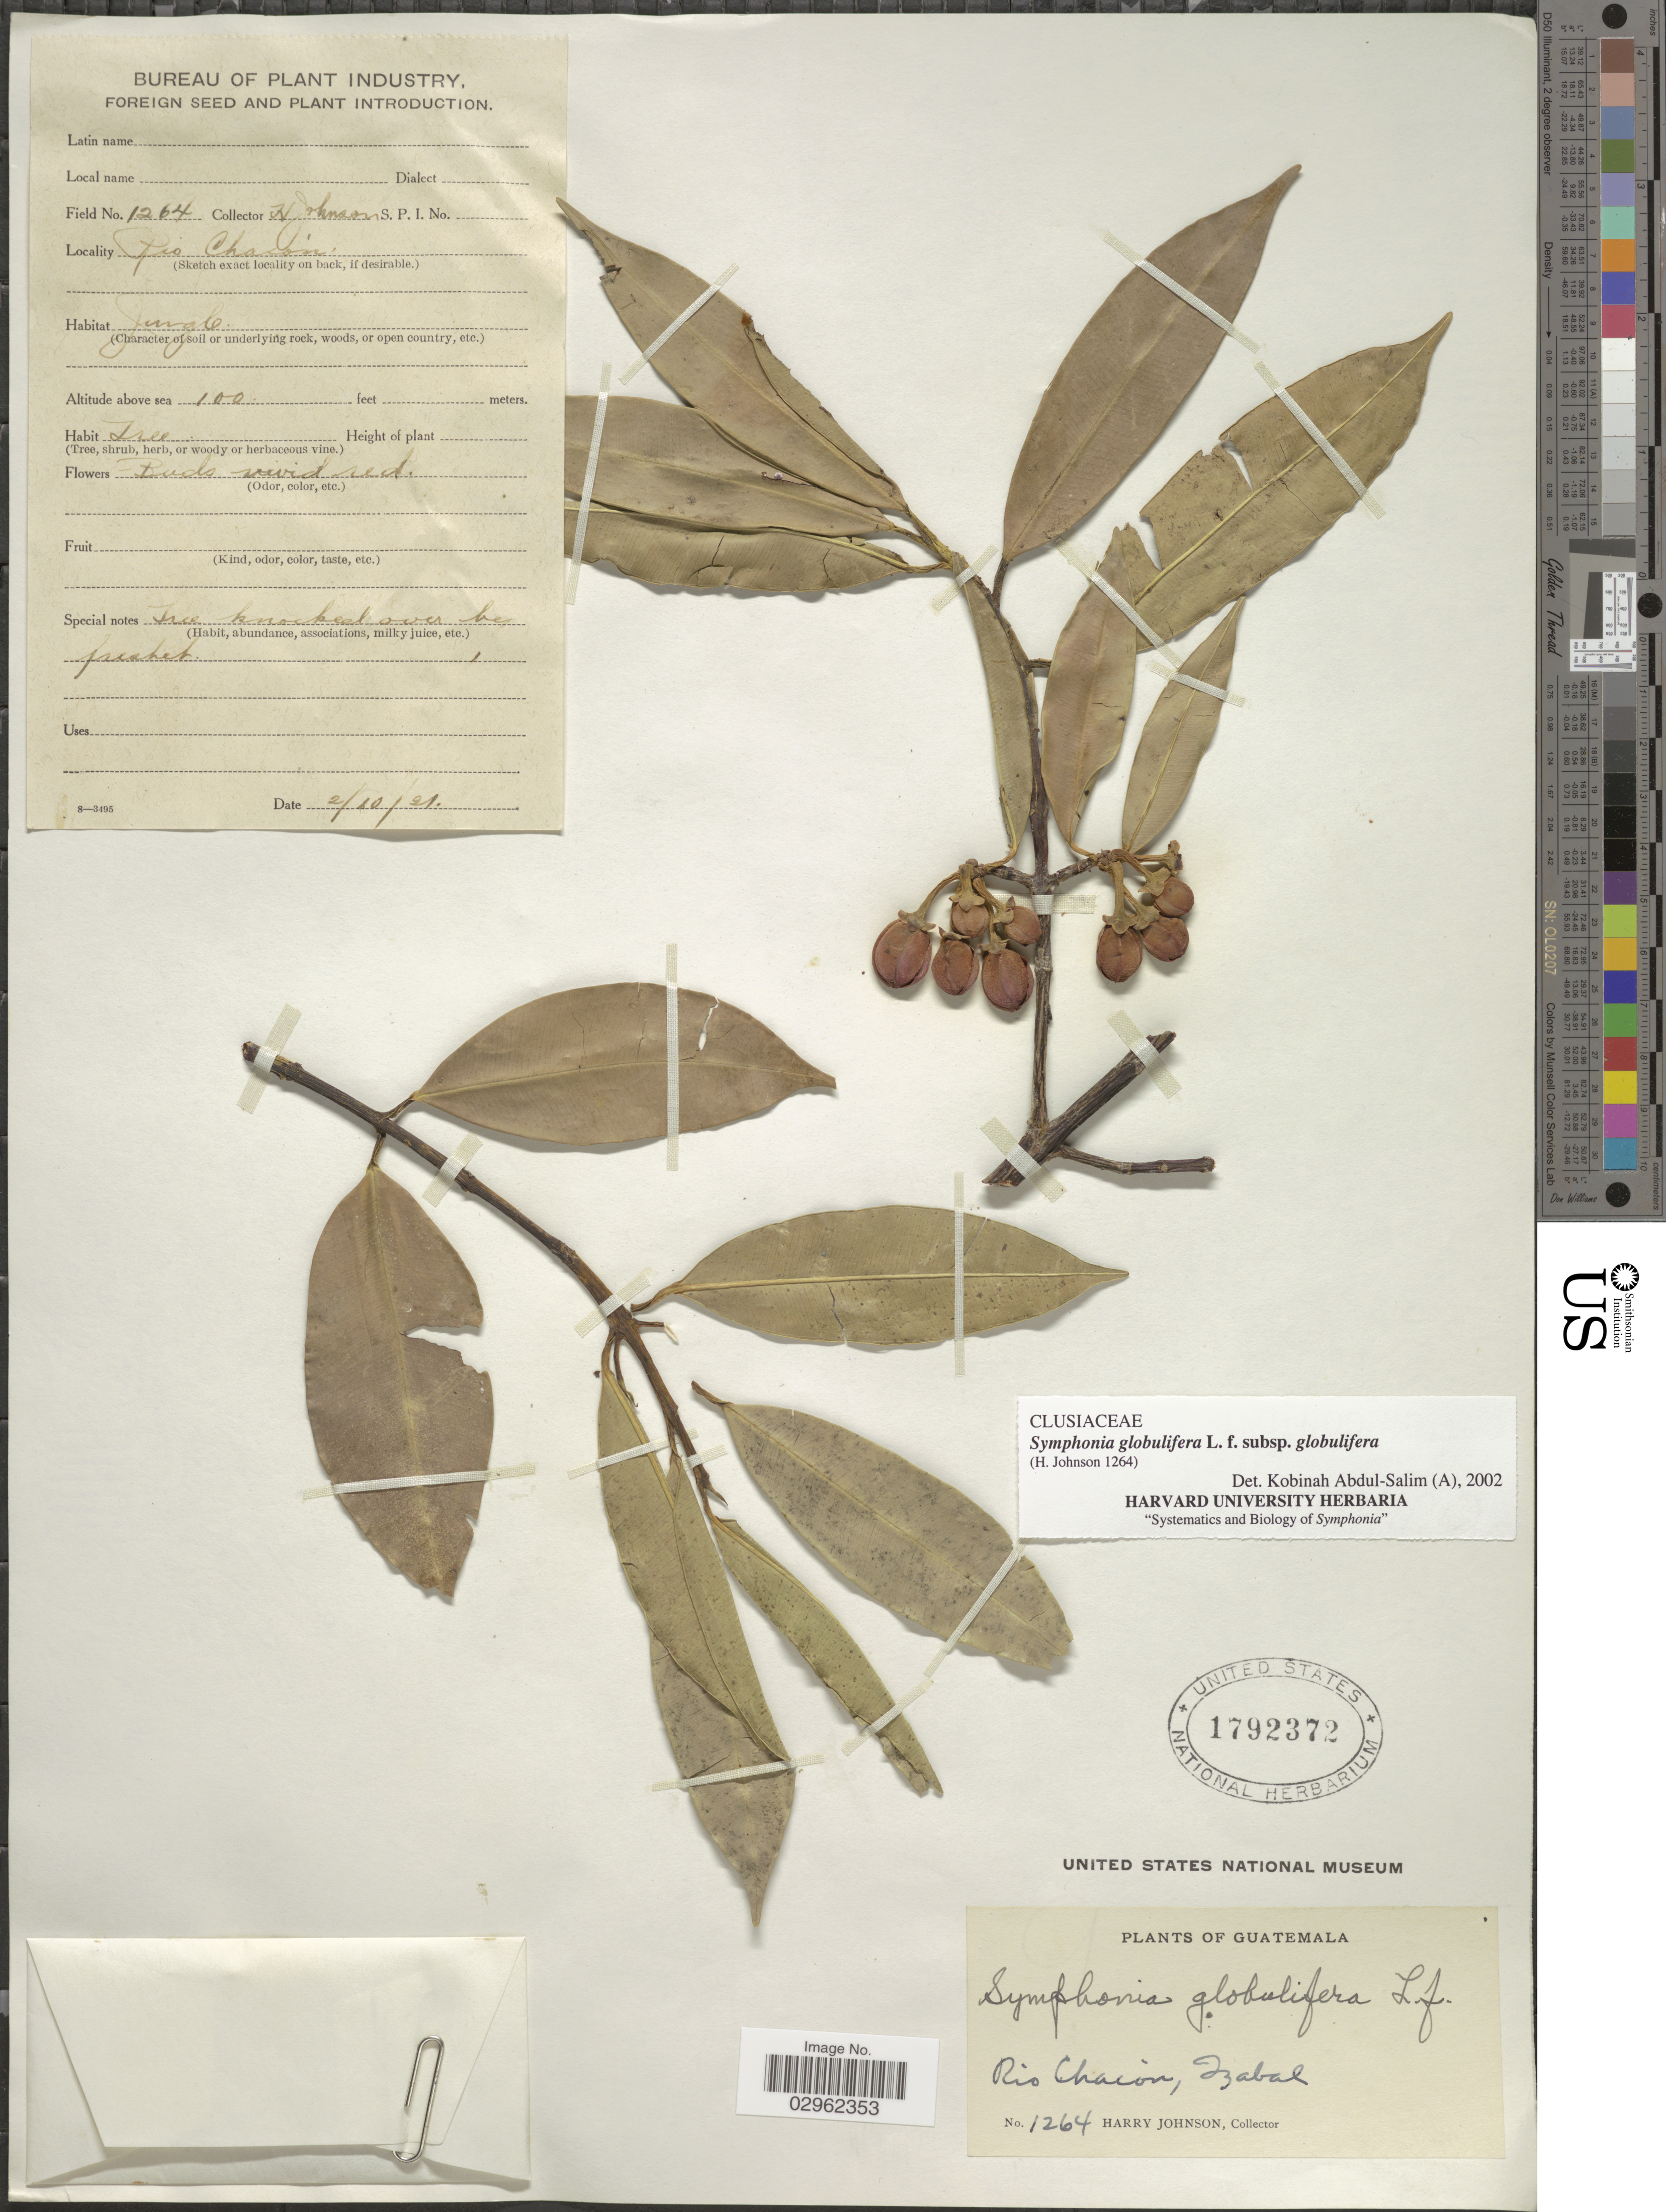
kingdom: Plantae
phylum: Tracheophyta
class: Magnoliopsida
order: Malpighiales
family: Clusiaceae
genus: Symphonia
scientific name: Symphonia globulifera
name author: L. f.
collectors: H. Johnson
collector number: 1264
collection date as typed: Transcribed d/m/y: 2/10/21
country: Guatemala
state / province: Izabal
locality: Rio Chacòn.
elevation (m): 30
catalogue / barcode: US 1792372